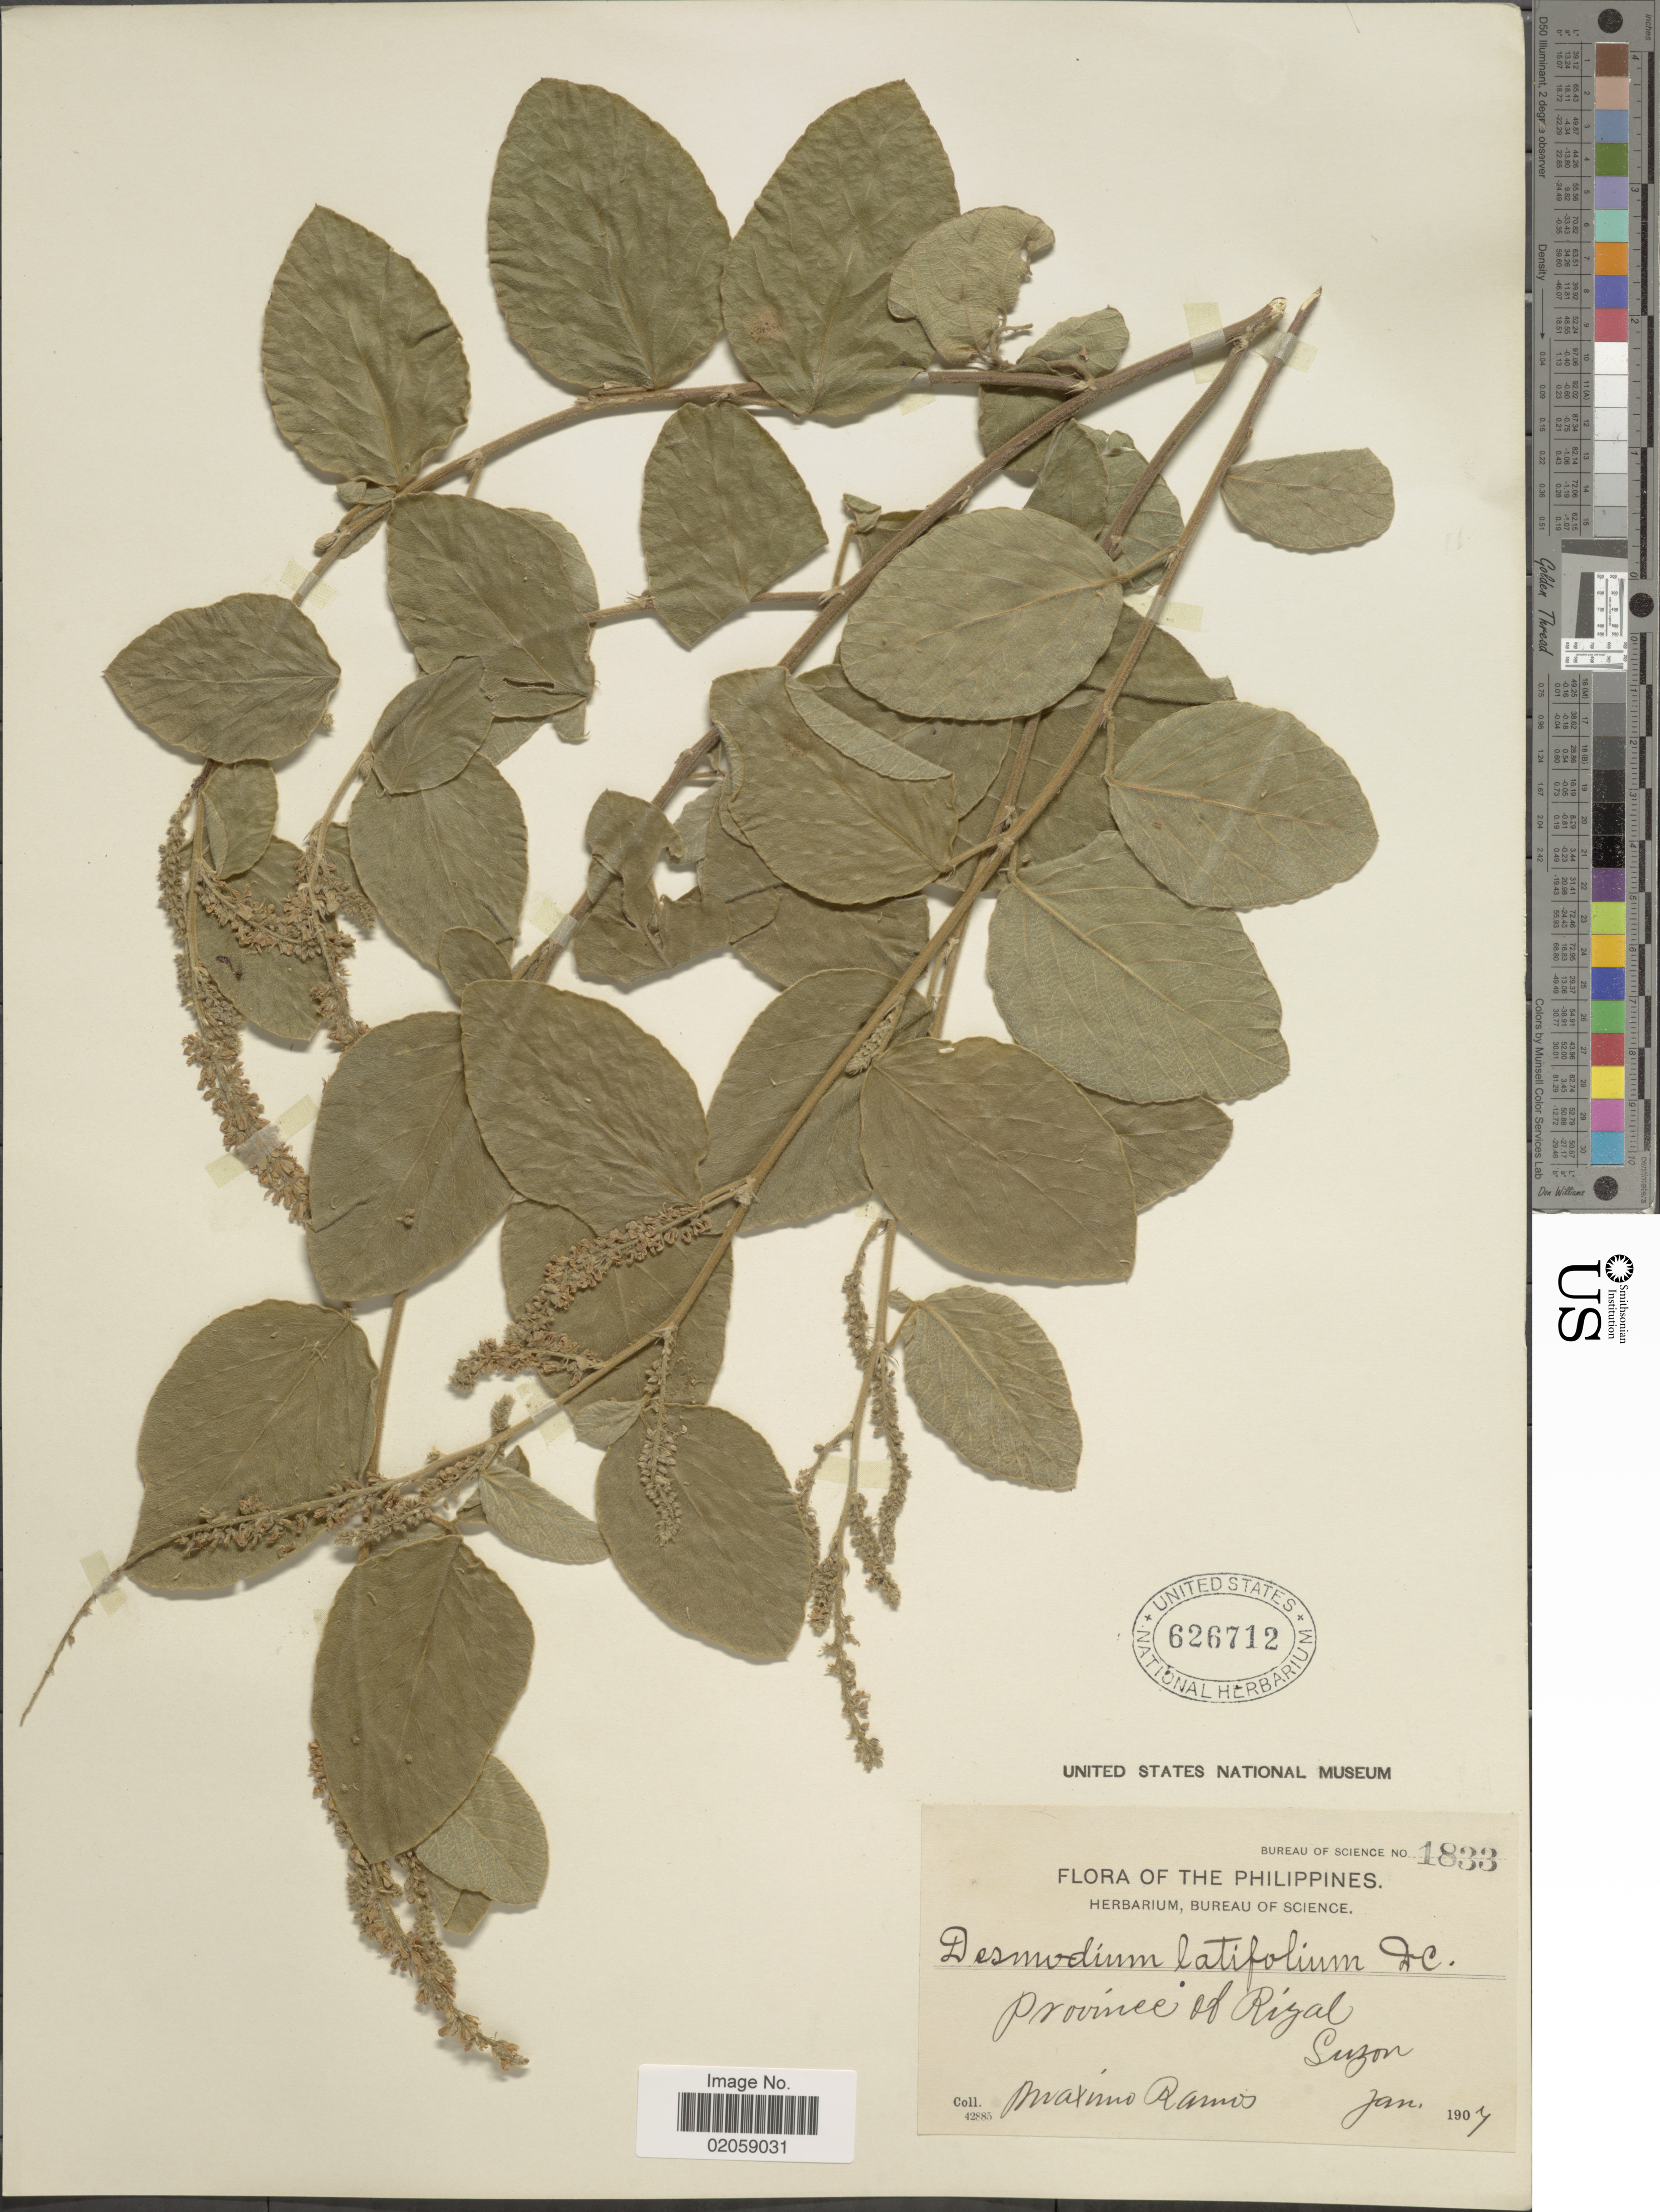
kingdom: Plantae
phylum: Tracheophyta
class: Magnoliopsida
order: Fabales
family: Fabaceae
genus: Polhillides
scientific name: Polhillides velutina subsp. velutina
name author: (Willd.) H. Ohashi & K. Ohashi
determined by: Strong, Mark T., (BOT), Smithsonian Institution - National Museum of Natural History (UNITED STATES)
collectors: M. Ramos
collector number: Bureau of Science 1833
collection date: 1907-01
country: Philippines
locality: Province of Rizal. Luzon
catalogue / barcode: US 626712